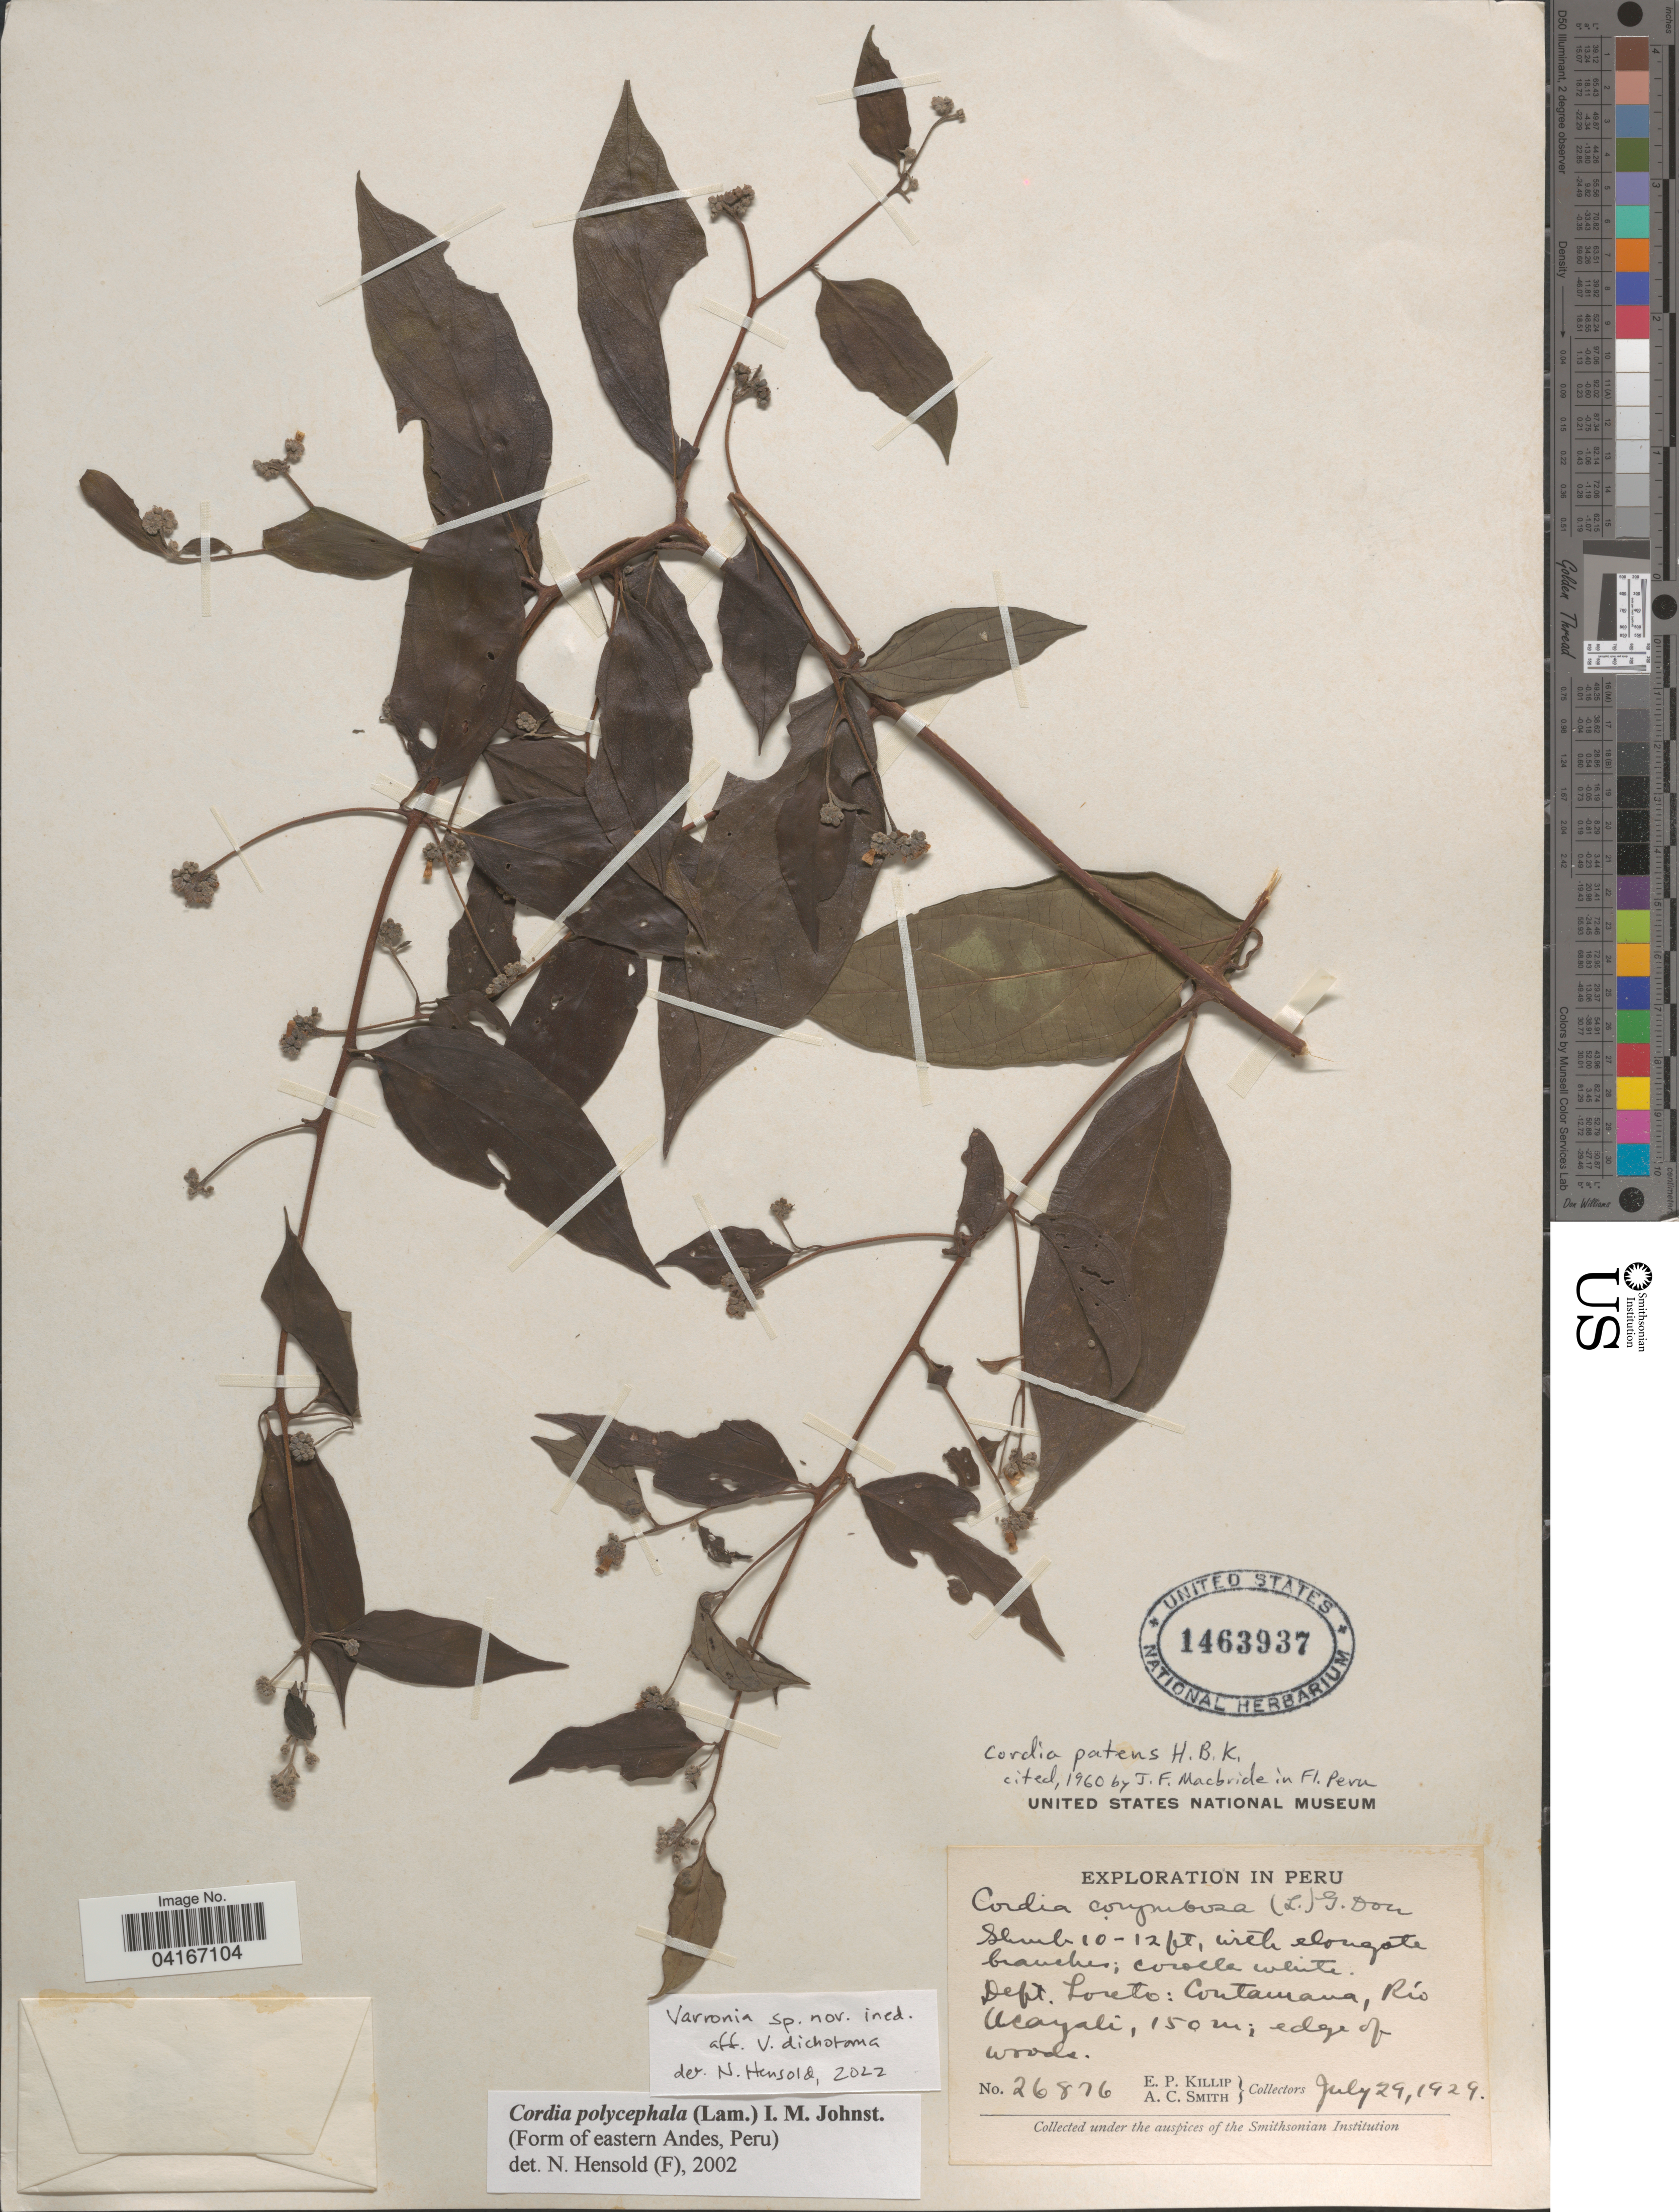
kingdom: Plantae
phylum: Tracheophyta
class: Magnoliopsida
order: Boraginales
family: Cordiaceae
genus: Varronia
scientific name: Varronia sp.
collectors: E. P. Killip & A. C. Smith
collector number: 26876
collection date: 1929-07-29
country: Peru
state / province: Loreto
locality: Exploration in Peru. Dept. Loreto: Contamana, Río Ucayali.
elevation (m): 150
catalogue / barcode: US 1463937